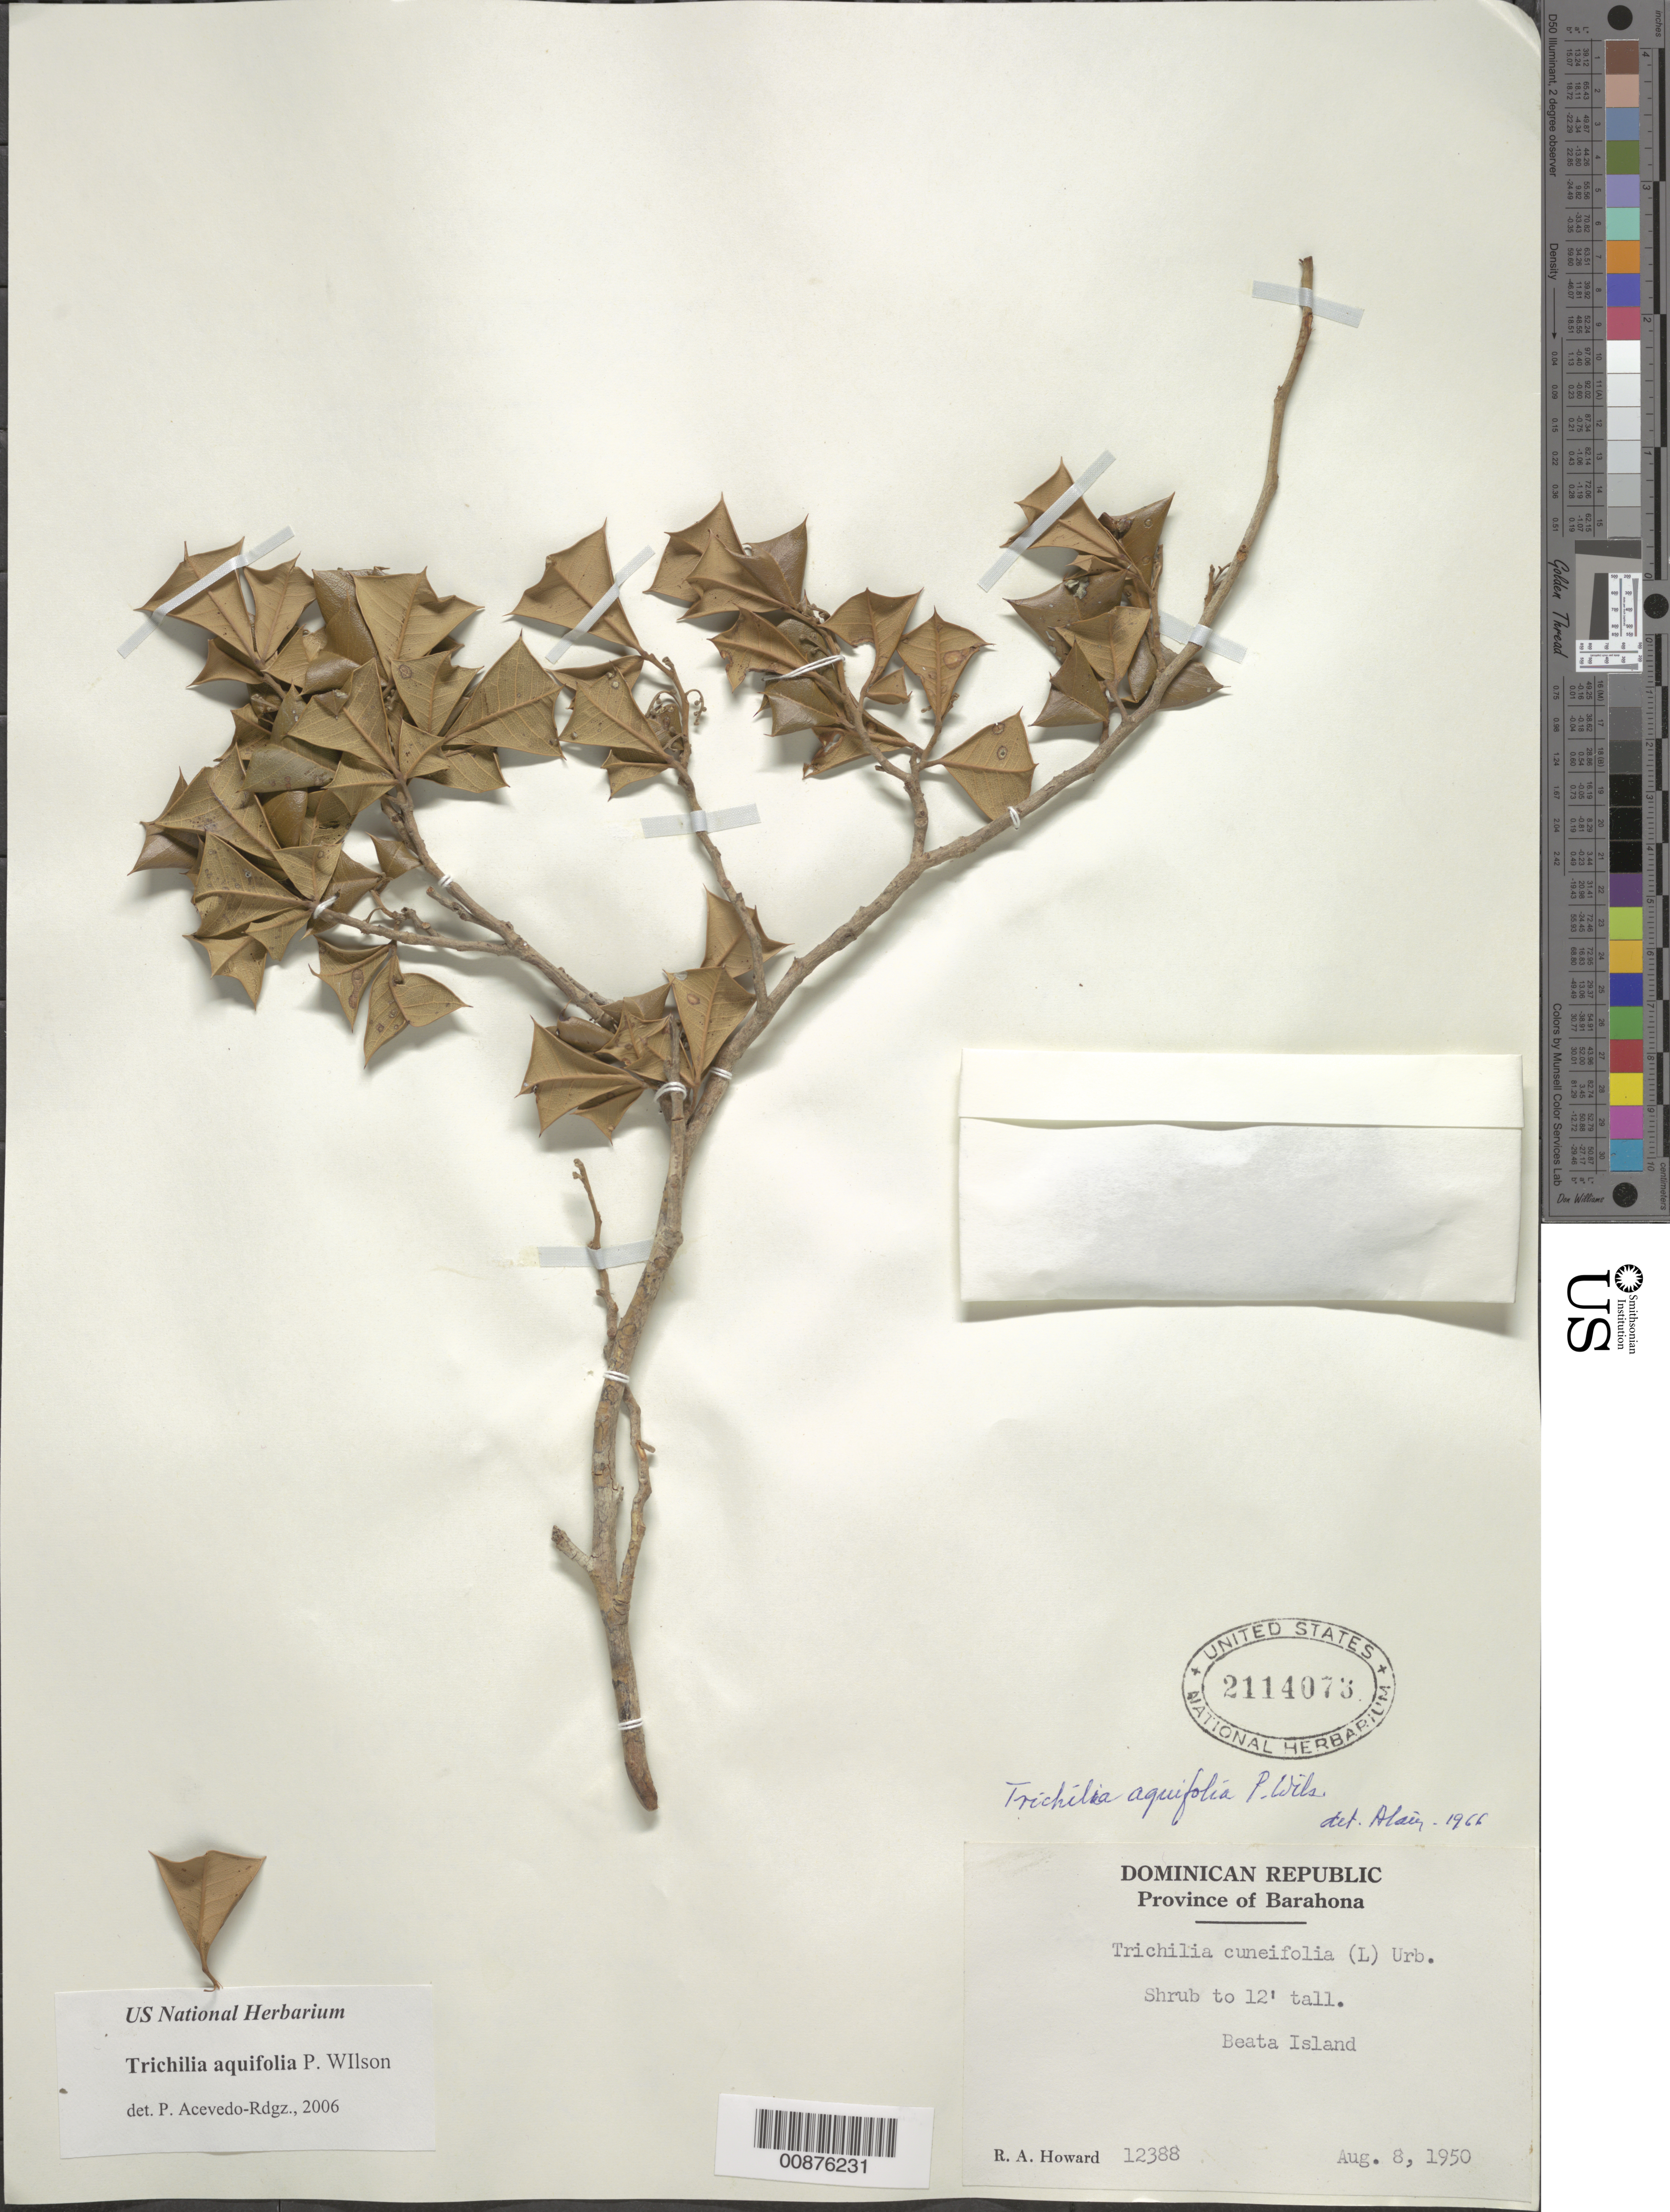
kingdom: Plantae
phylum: Tracheophyta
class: Magnoliopsida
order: Sapindales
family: Meliaceae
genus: Trichilia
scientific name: Trichilia aquifolia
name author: P. Wilson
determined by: Acevedo-Rodríguez, P., (BOT), Smithsonian Institution - National Museum of Natural History (UNITED STATES)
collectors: R. A. Howard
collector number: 12388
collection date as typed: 08 Aug 1950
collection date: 1950-08-08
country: Dominican Republic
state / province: Barahona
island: Isla Beata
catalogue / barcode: US 2114073